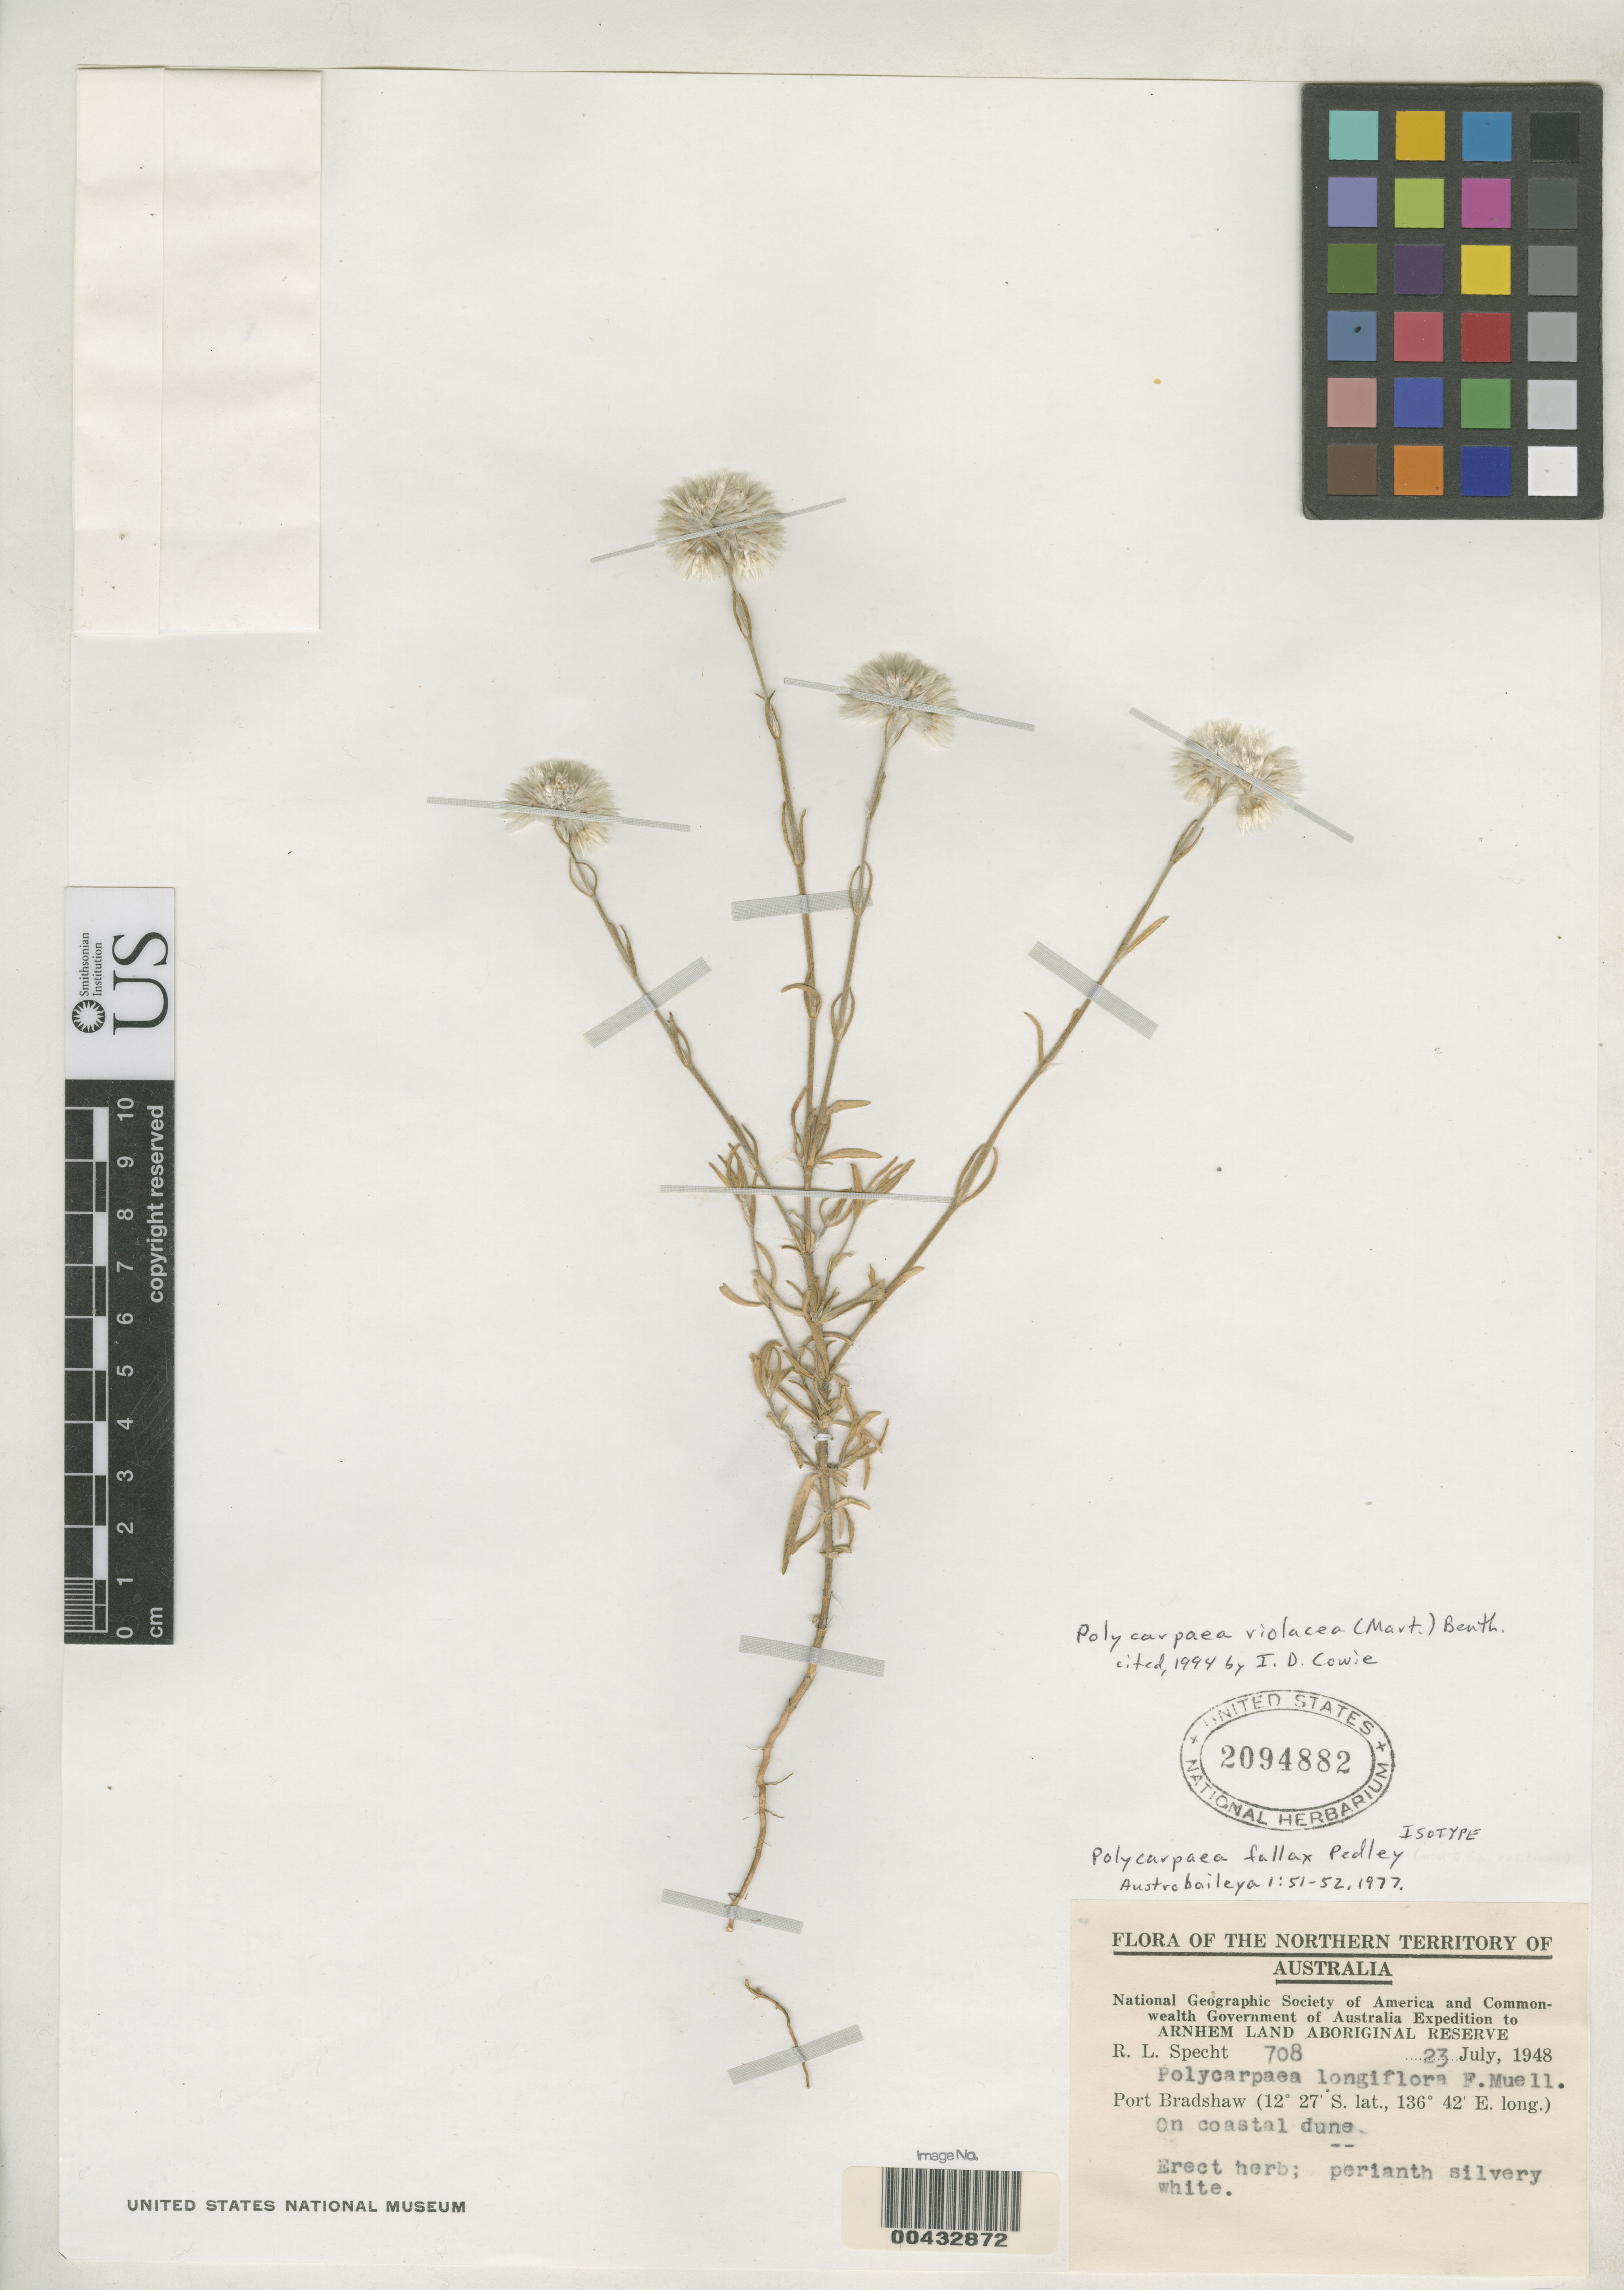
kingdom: Plantae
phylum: Tracheophyta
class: Magnoliopsida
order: Caryophyllales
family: Caryophyllaceae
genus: Polycarpaea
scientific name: Polycarpaea fallax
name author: Pedley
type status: Isotype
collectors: R. L. Specht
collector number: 708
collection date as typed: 23 Jul 1948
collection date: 1948-07-23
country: Australia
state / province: Northern Territory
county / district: East Arnhem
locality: Port Bradshaw.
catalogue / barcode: US 2094882